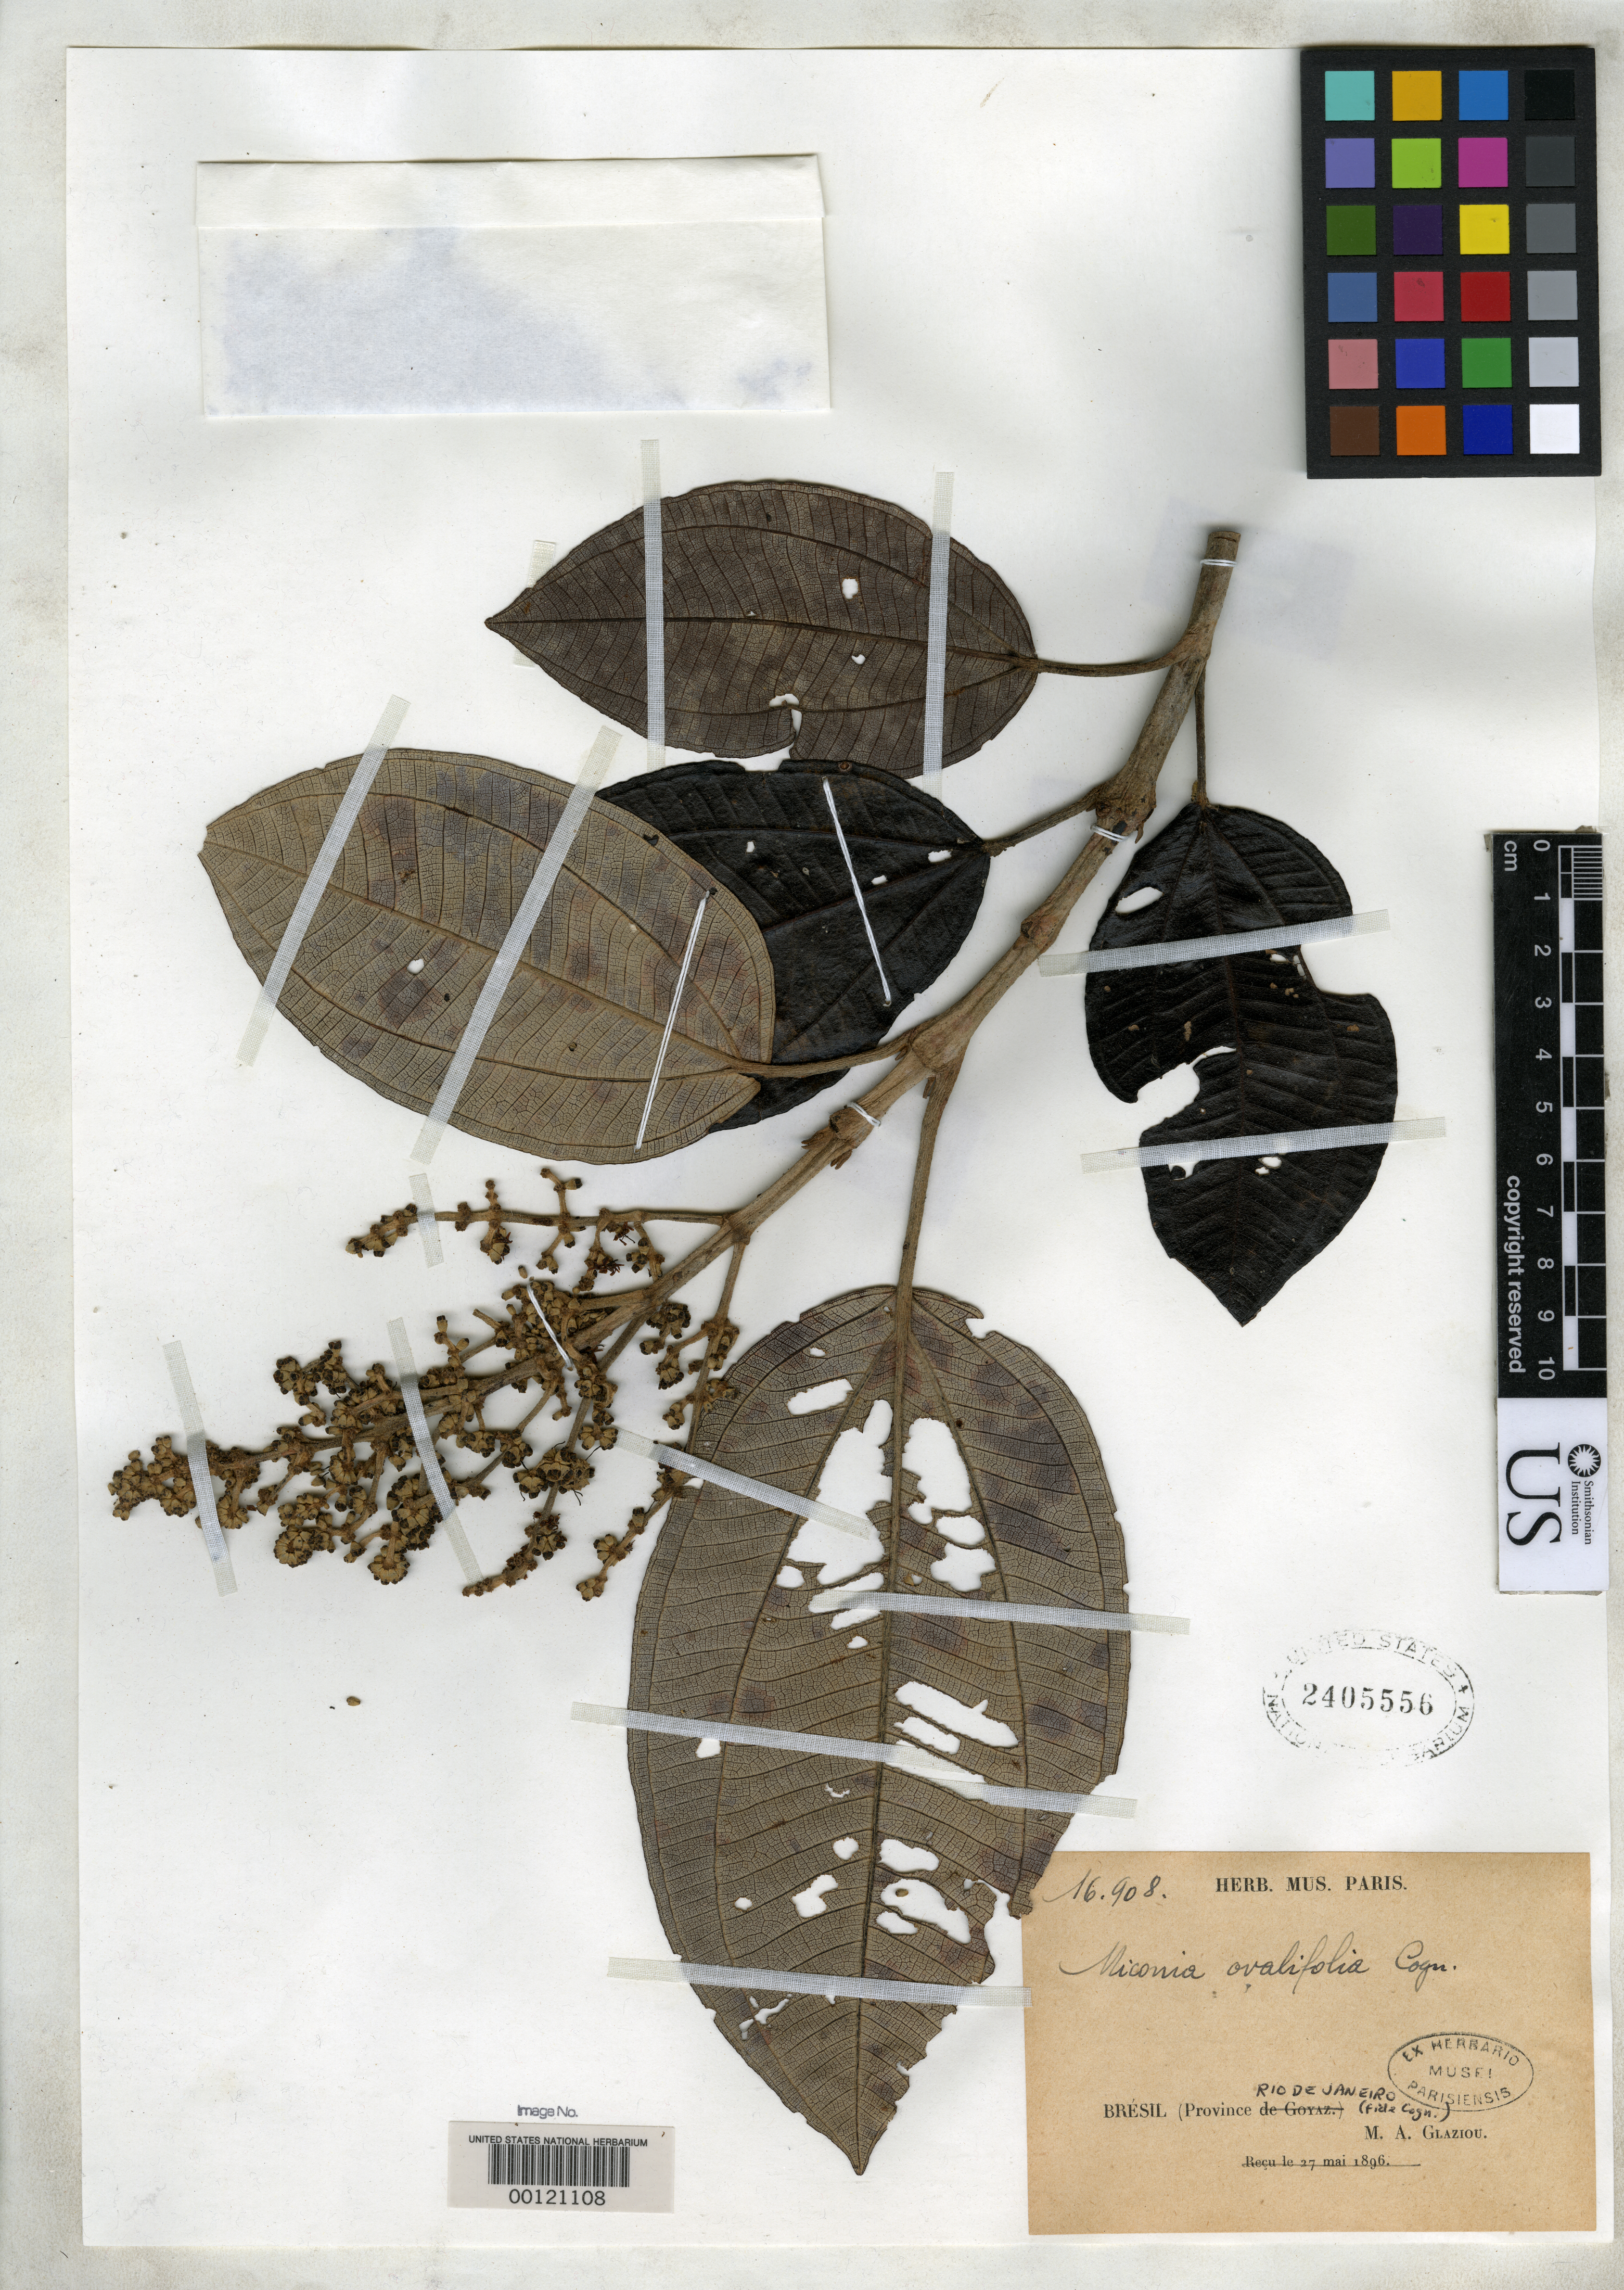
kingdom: Plantae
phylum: Tracheophyta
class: Magnoliopsida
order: Myrtales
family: Melastomataceae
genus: Miconia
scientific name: Miconia ovalifolia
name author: Cogn. in A. DC.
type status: Isotype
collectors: A. F. M. Glaziou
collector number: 16908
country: Brazil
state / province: Rio de Janeiro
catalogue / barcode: US 2405556